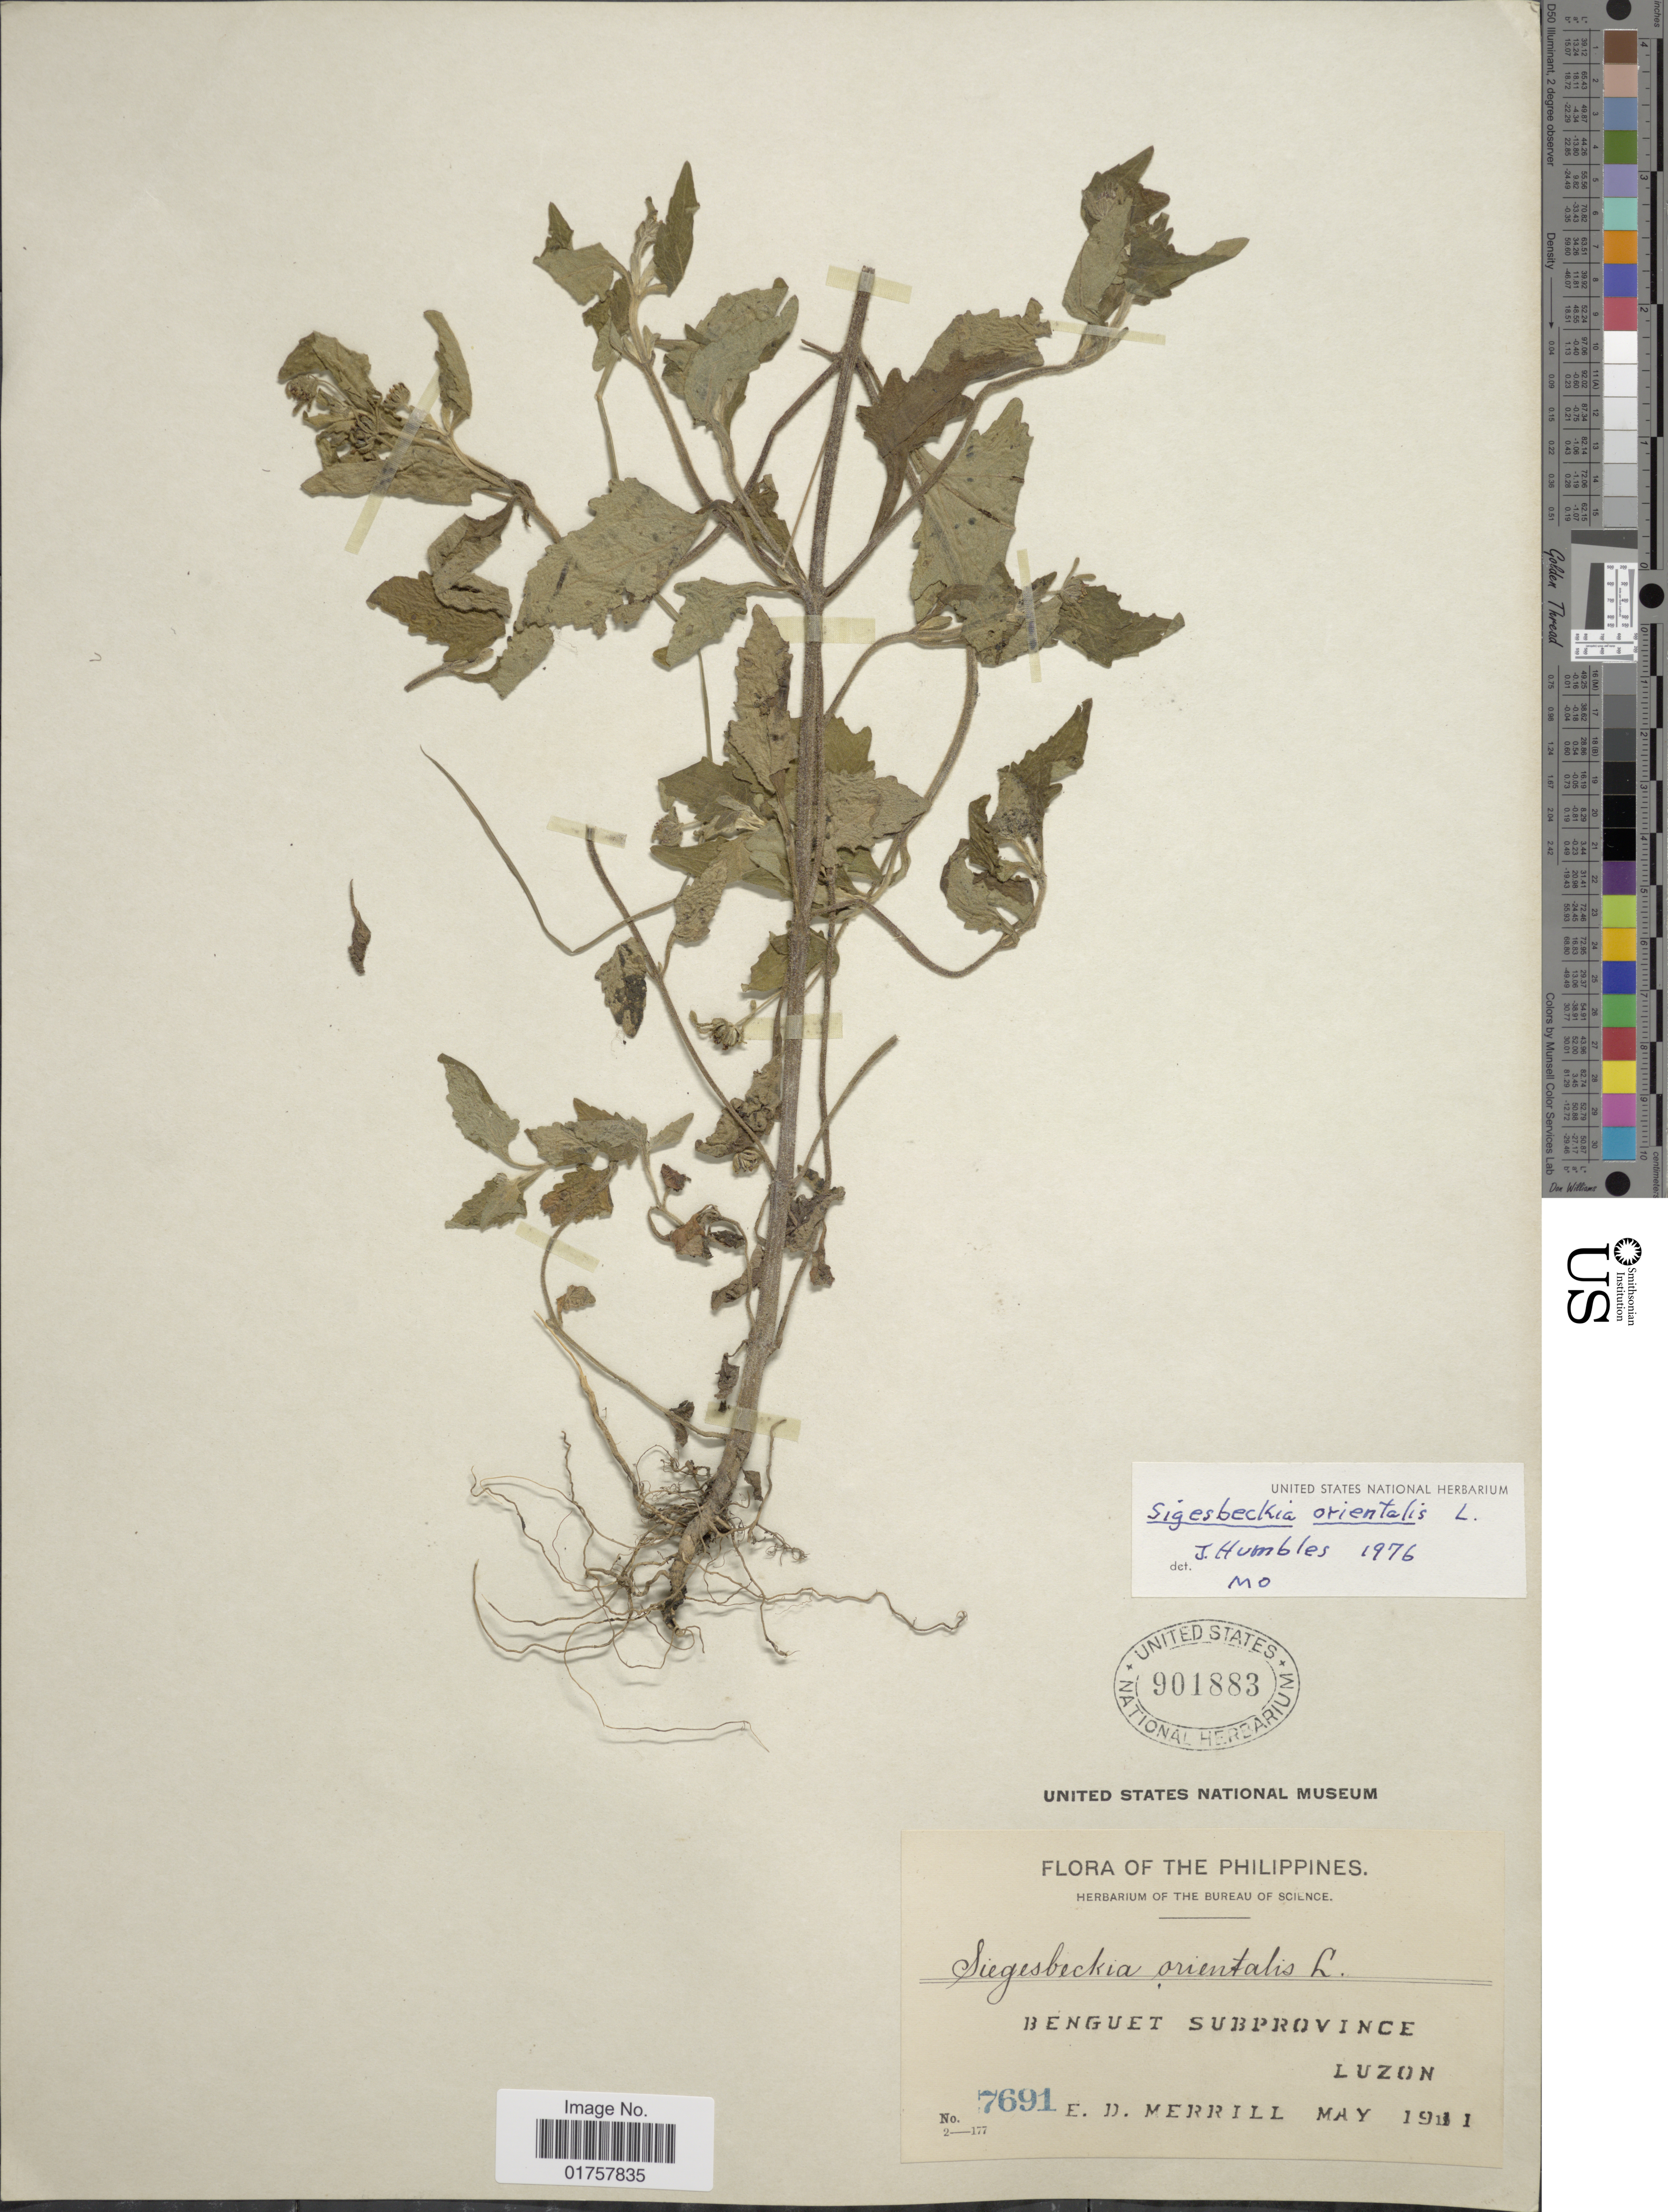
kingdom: Plantae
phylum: Tracheophyta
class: Magnoliopsida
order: Asterales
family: Asteraceae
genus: Sigesbeckia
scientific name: Sigesbeckia orientalis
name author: L.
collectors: E. D. Merrill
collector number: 7691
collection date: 1911-05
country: Philippines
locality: Benguet Subprovince, Luzon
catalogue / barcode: US 901883